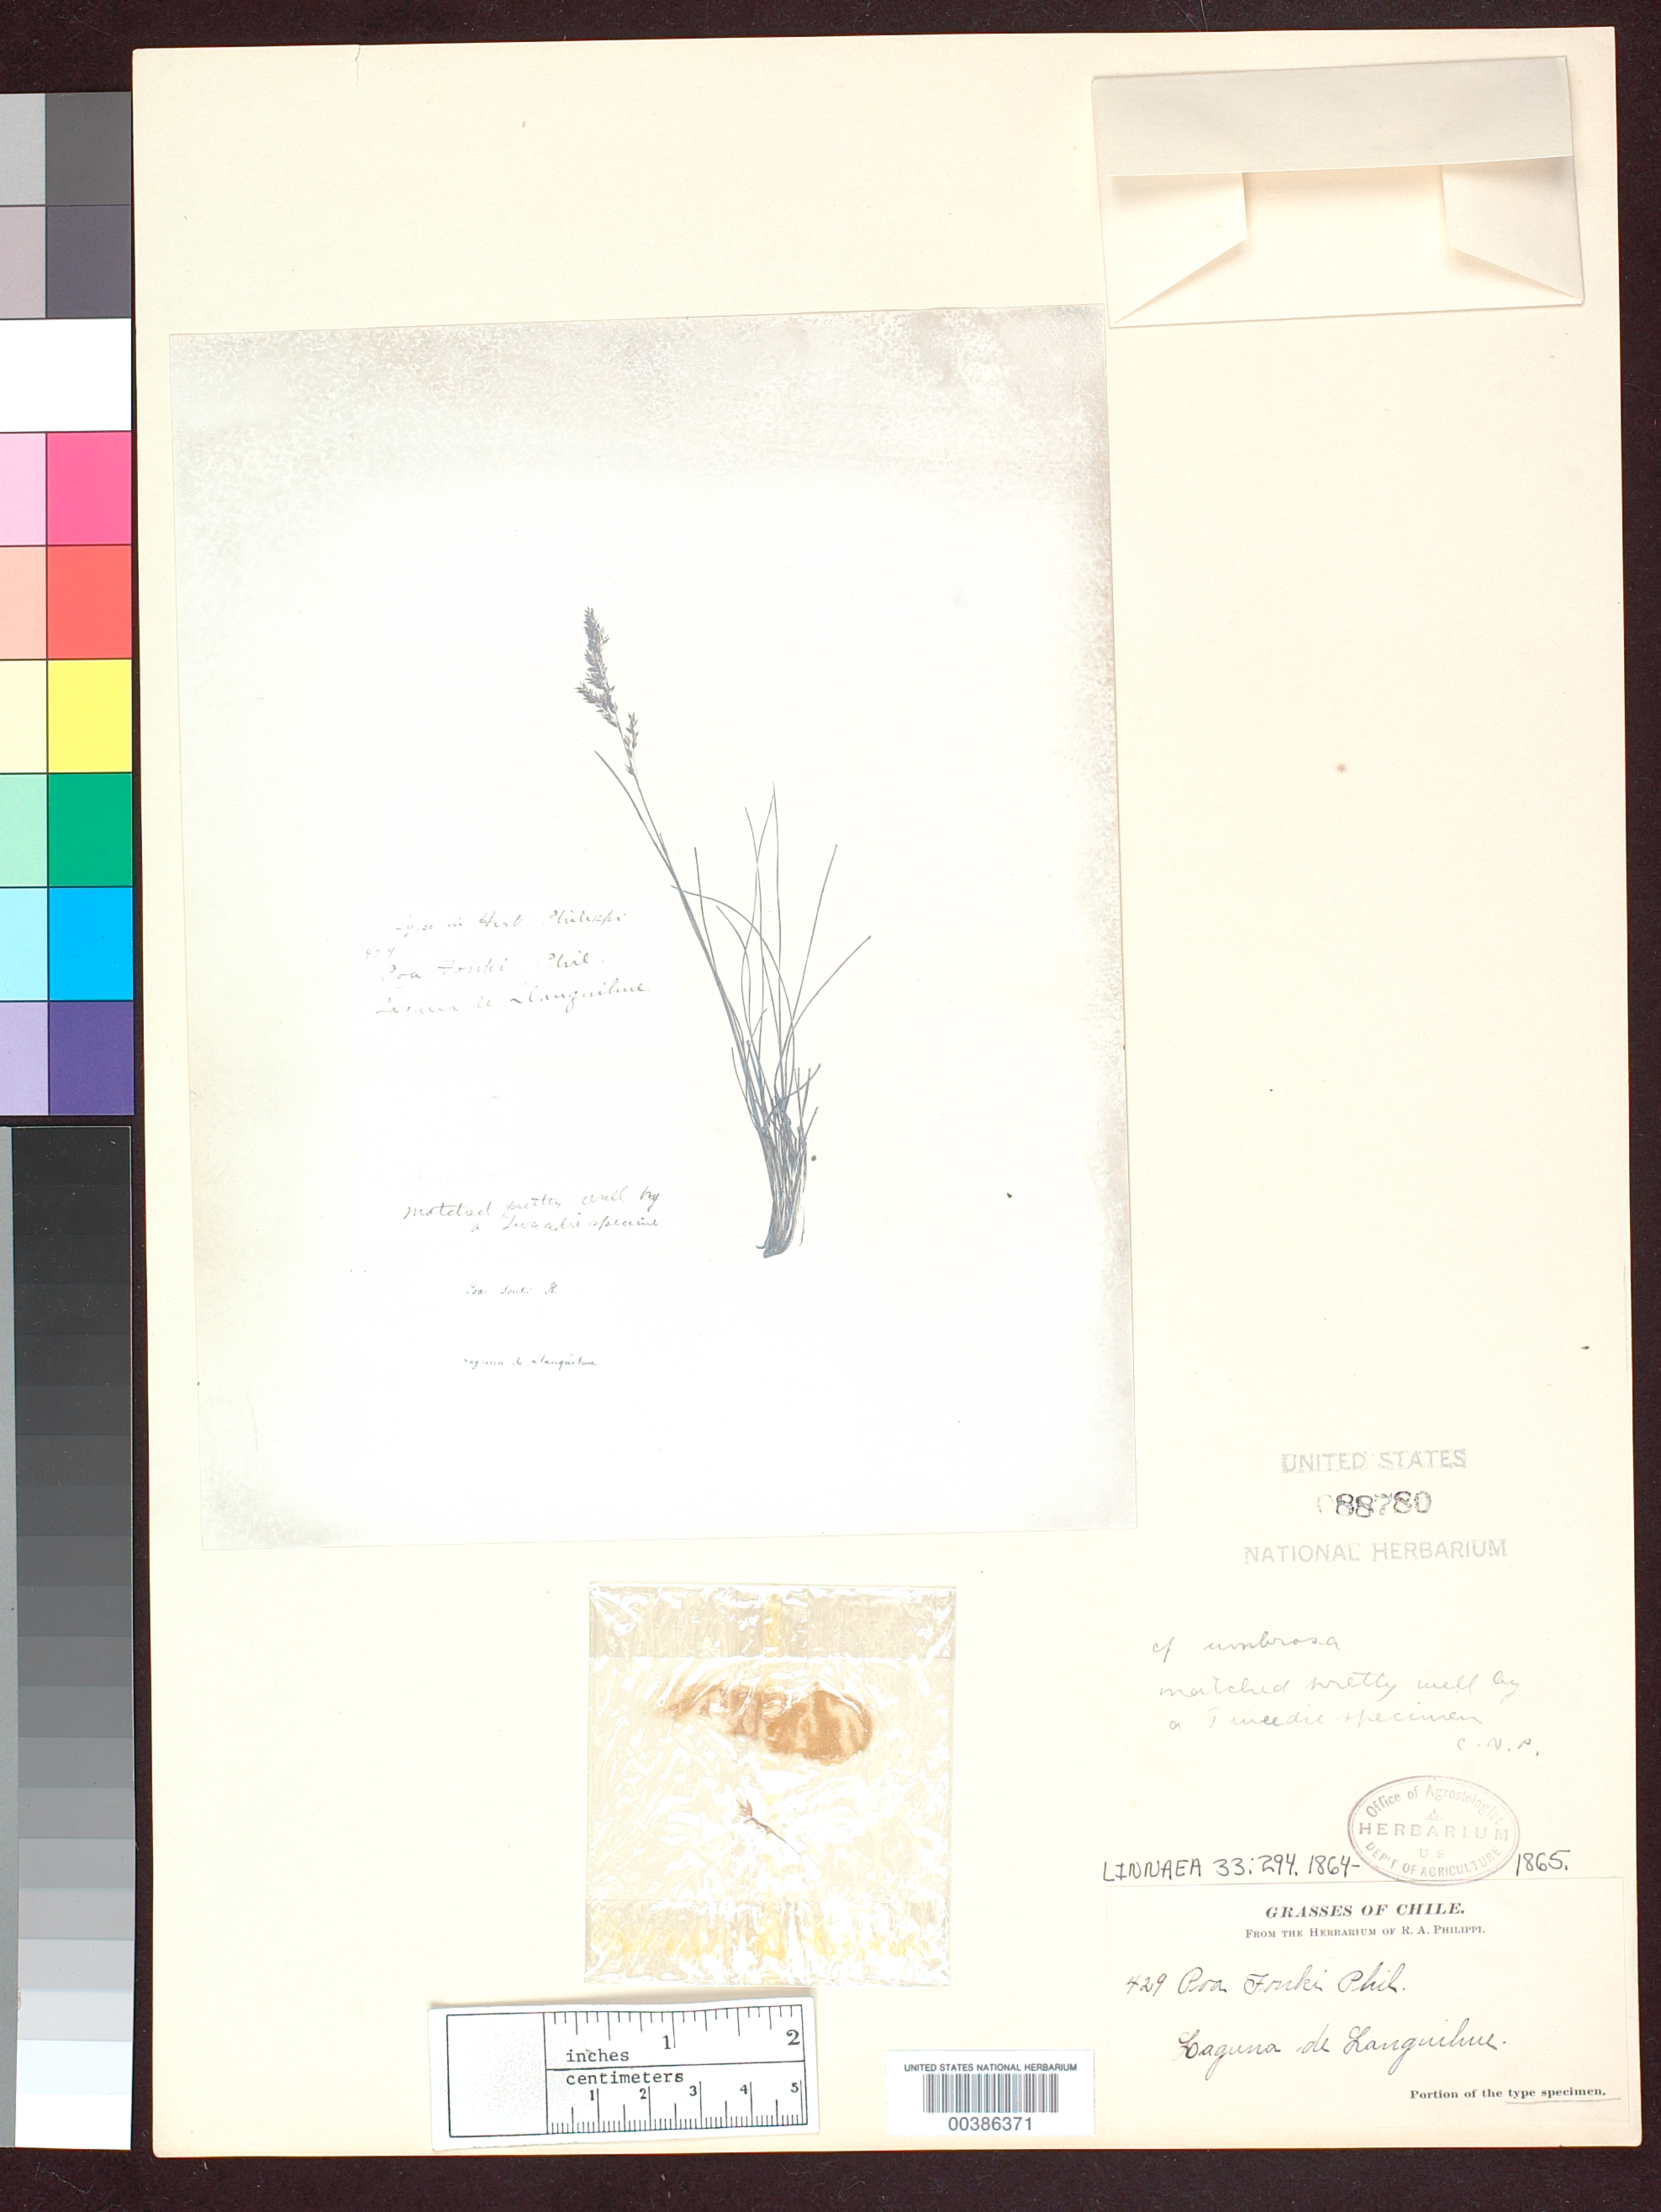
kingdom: Plantae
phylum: Tracheophyta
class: Liliopsida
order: Poales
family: Poaceae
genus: Poa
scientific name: Poa fonkii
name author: Phil.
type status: Type Fragment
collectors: R. A. Philippi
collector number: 429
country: Chile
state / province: Los Lagos (X)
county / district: Llanquihue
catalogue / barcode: US 88780